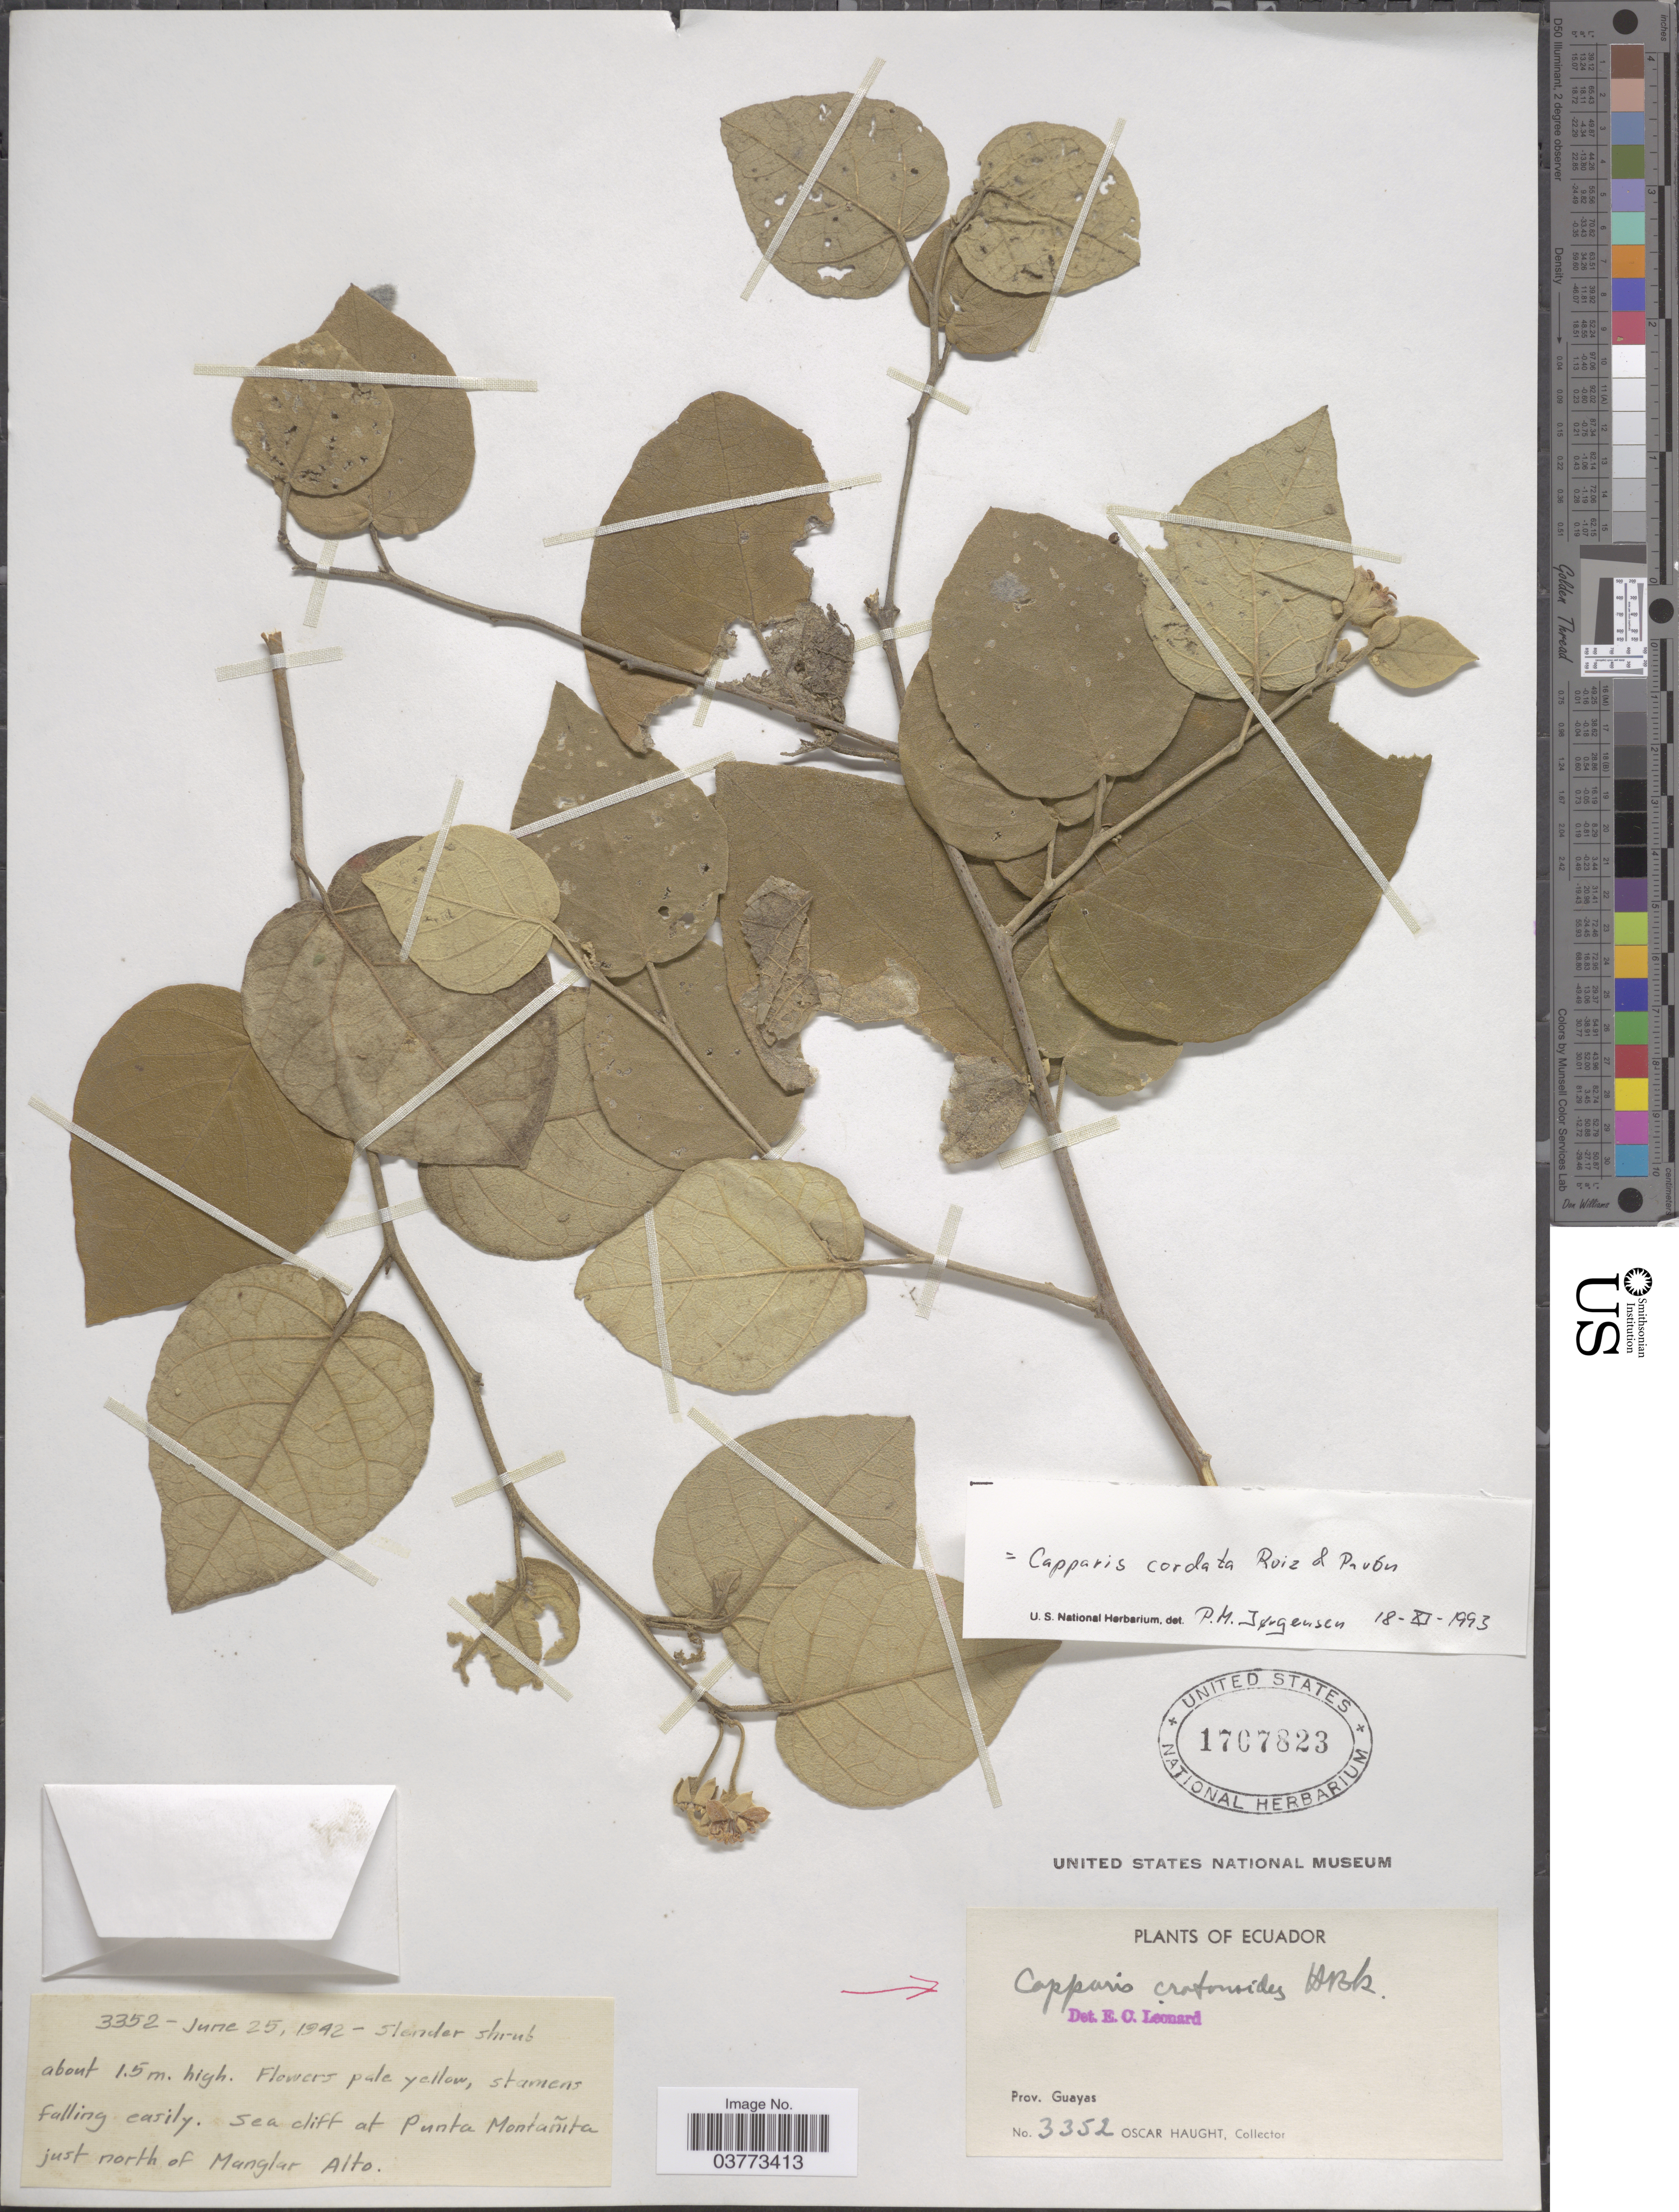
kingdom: Plantae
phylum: Tracheophyta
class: Magnoliopsida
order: Brassicales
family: Capparaceae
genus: Capparicordis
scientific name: Capparicordis crotonoides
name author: (Kunth) Iltis & Cornejo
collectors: O. L. Haught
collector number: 3352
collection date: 1942-06-25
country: Ecuador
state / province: Guayas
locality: Sea cliff at Punta Montañita, just north of Manglar Alto.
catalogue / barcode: US 1707823